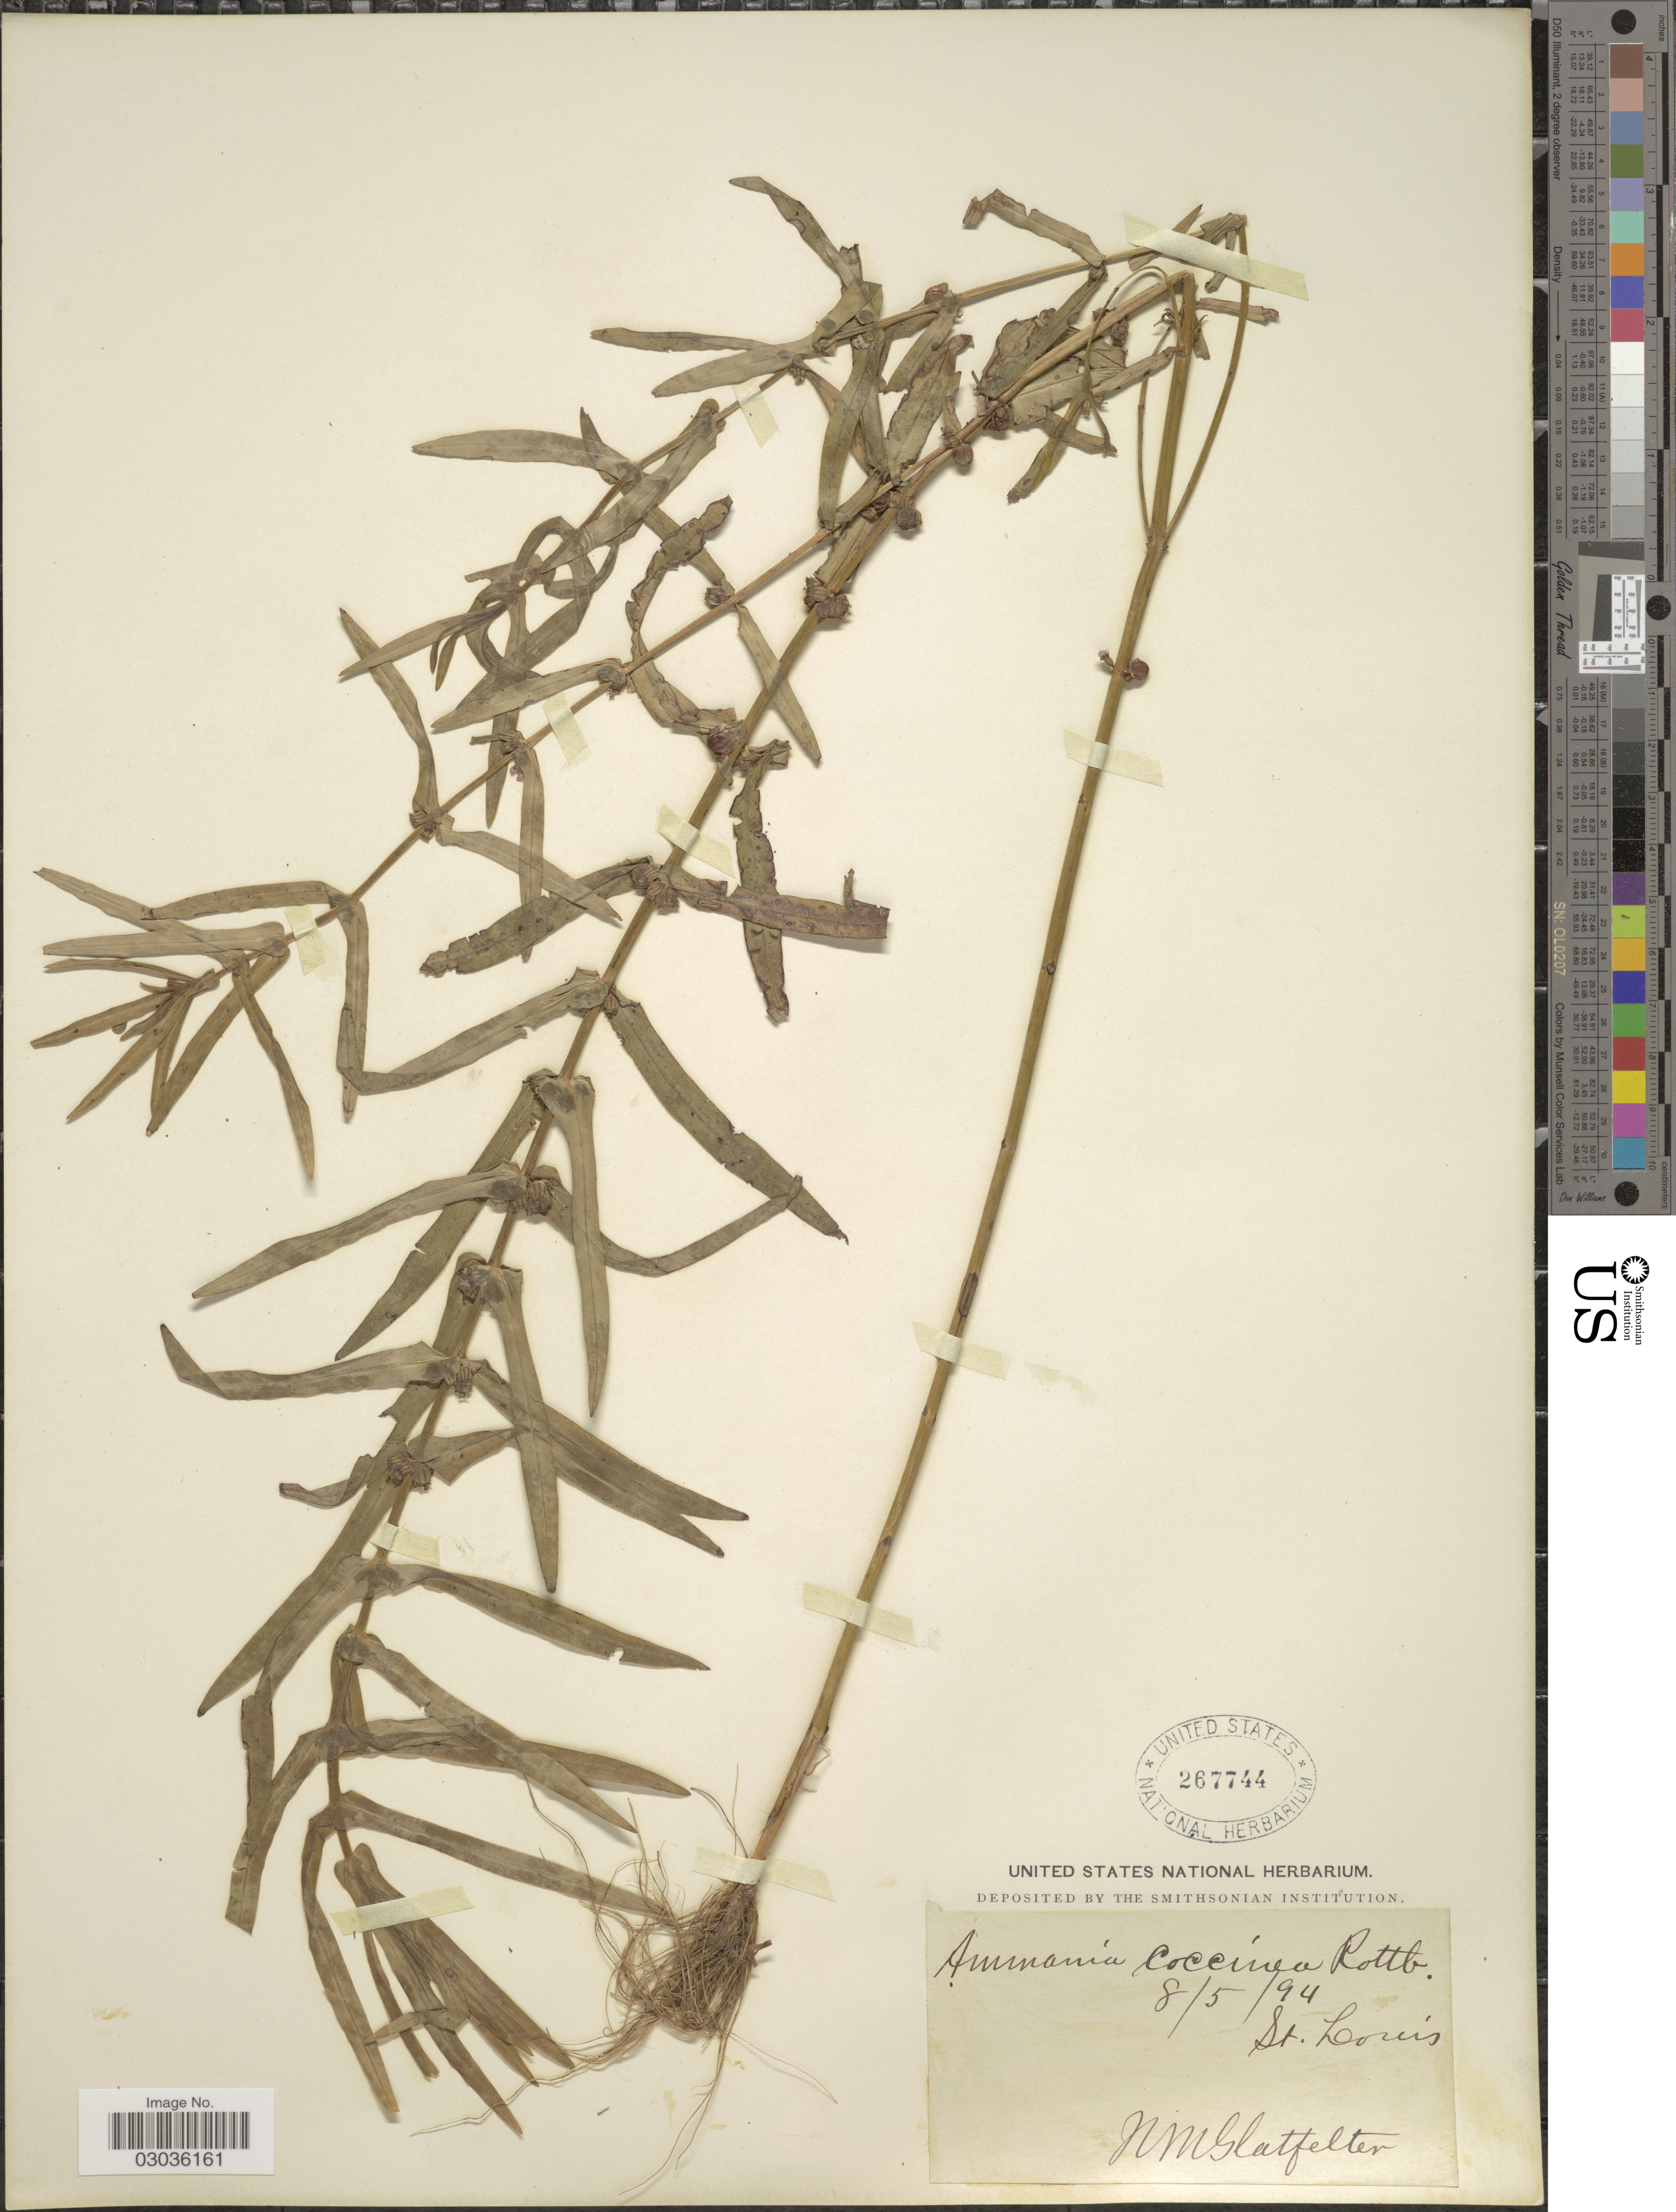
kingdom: Plantae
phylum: Tracheophyta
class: Magnoliopsida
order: Myrtales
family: Lythraceae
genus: Ammannia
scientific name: Ammannia robusta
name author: Heer & Regel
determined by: Strong, Mark T., (BOT), Smithsonian Institution - National Museum of Natural History (UNITED STATES)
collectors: N. M. Glatfelter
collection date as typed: Transcribed d/m/y: 5/8/94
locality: St. Louis.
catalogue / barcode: US 267744